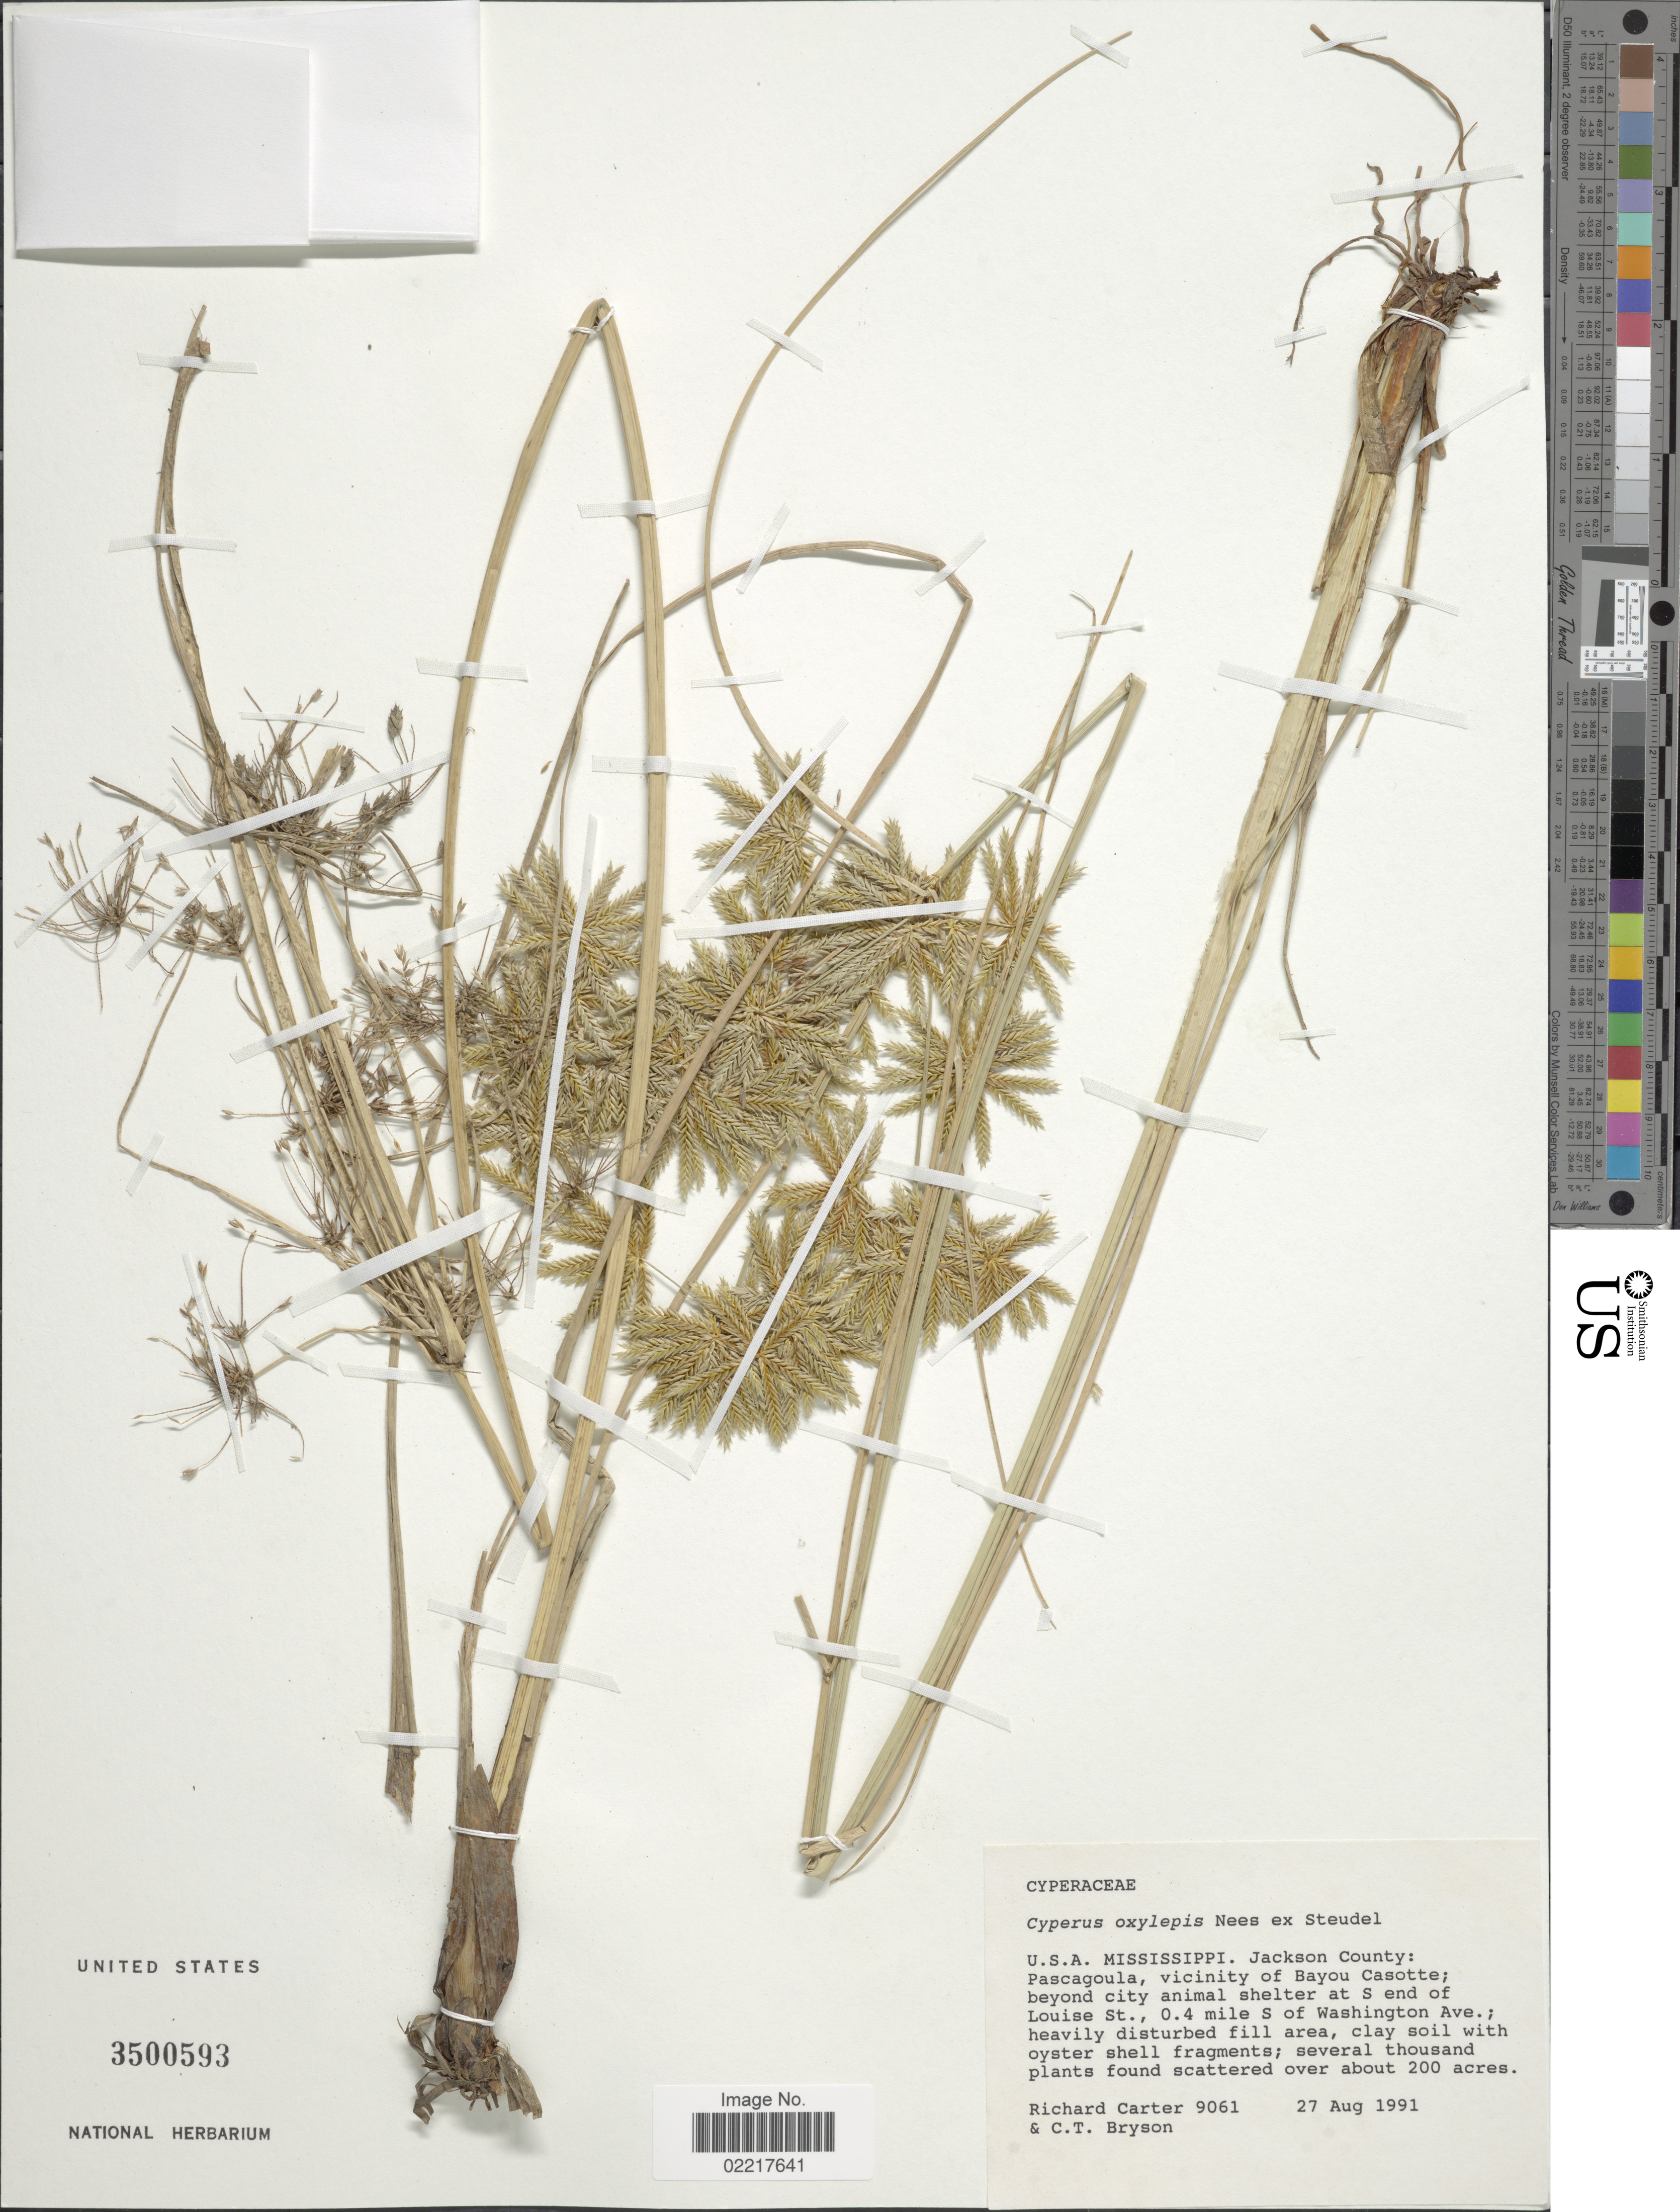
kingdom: Plantae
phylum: Tracheophyta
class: Liliopsida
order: Poales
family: Cyperaceae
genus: Cyperus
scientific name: Cyperus oxylepis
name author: Nees ex Steud.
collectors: R. Carter & C. Bryson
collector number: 9061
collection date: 1991-08-27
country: United States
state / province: Mississippi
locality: Jackson County: Pascagoula, vicinity of Bayou Casotte; beyond city animal shelter at S end of Louise St., 0.4 mile S of Washington Ave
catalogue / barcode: US 3500593